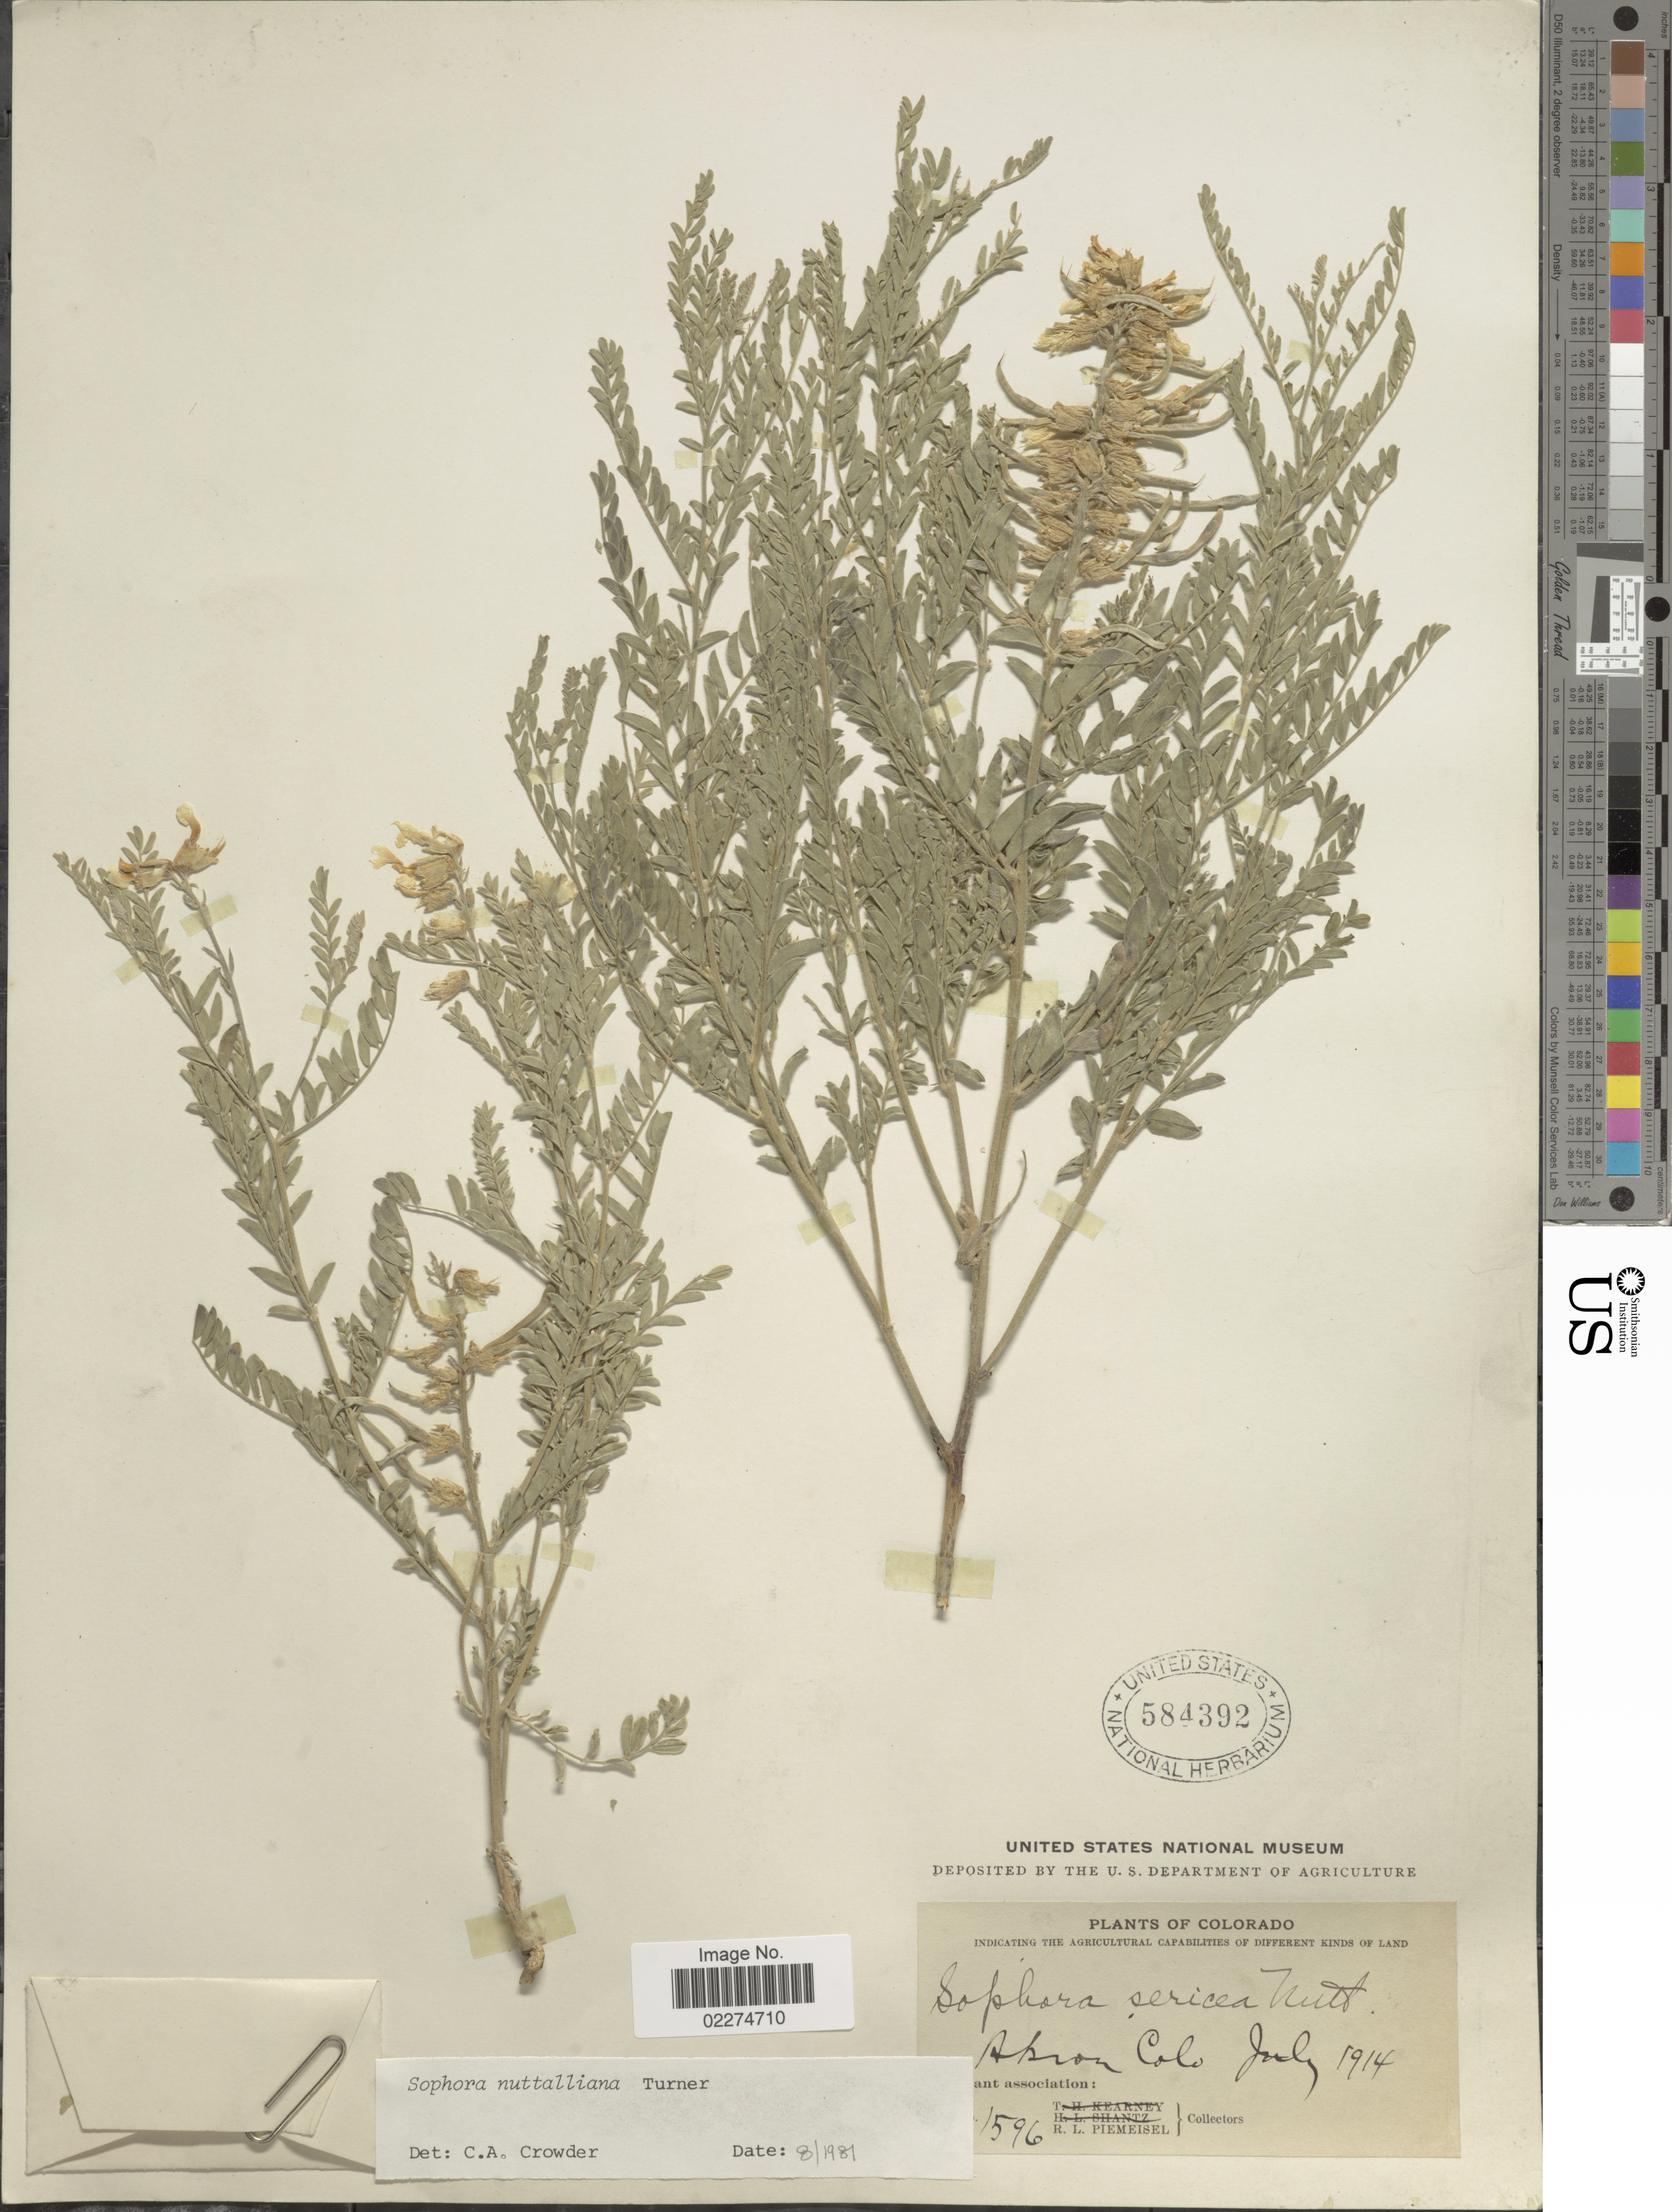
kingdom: Plantae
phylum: Tracheophyta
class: Magnoliopsida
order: Fabales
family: Fabaceae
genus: Sophora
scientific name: Sophora nuttalliana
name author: B.L. Turner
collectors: R. L. Piemeisel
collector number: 1596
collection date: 1914-07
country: United States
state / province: Colorado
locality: Akron Colo.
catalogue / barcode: US 584392